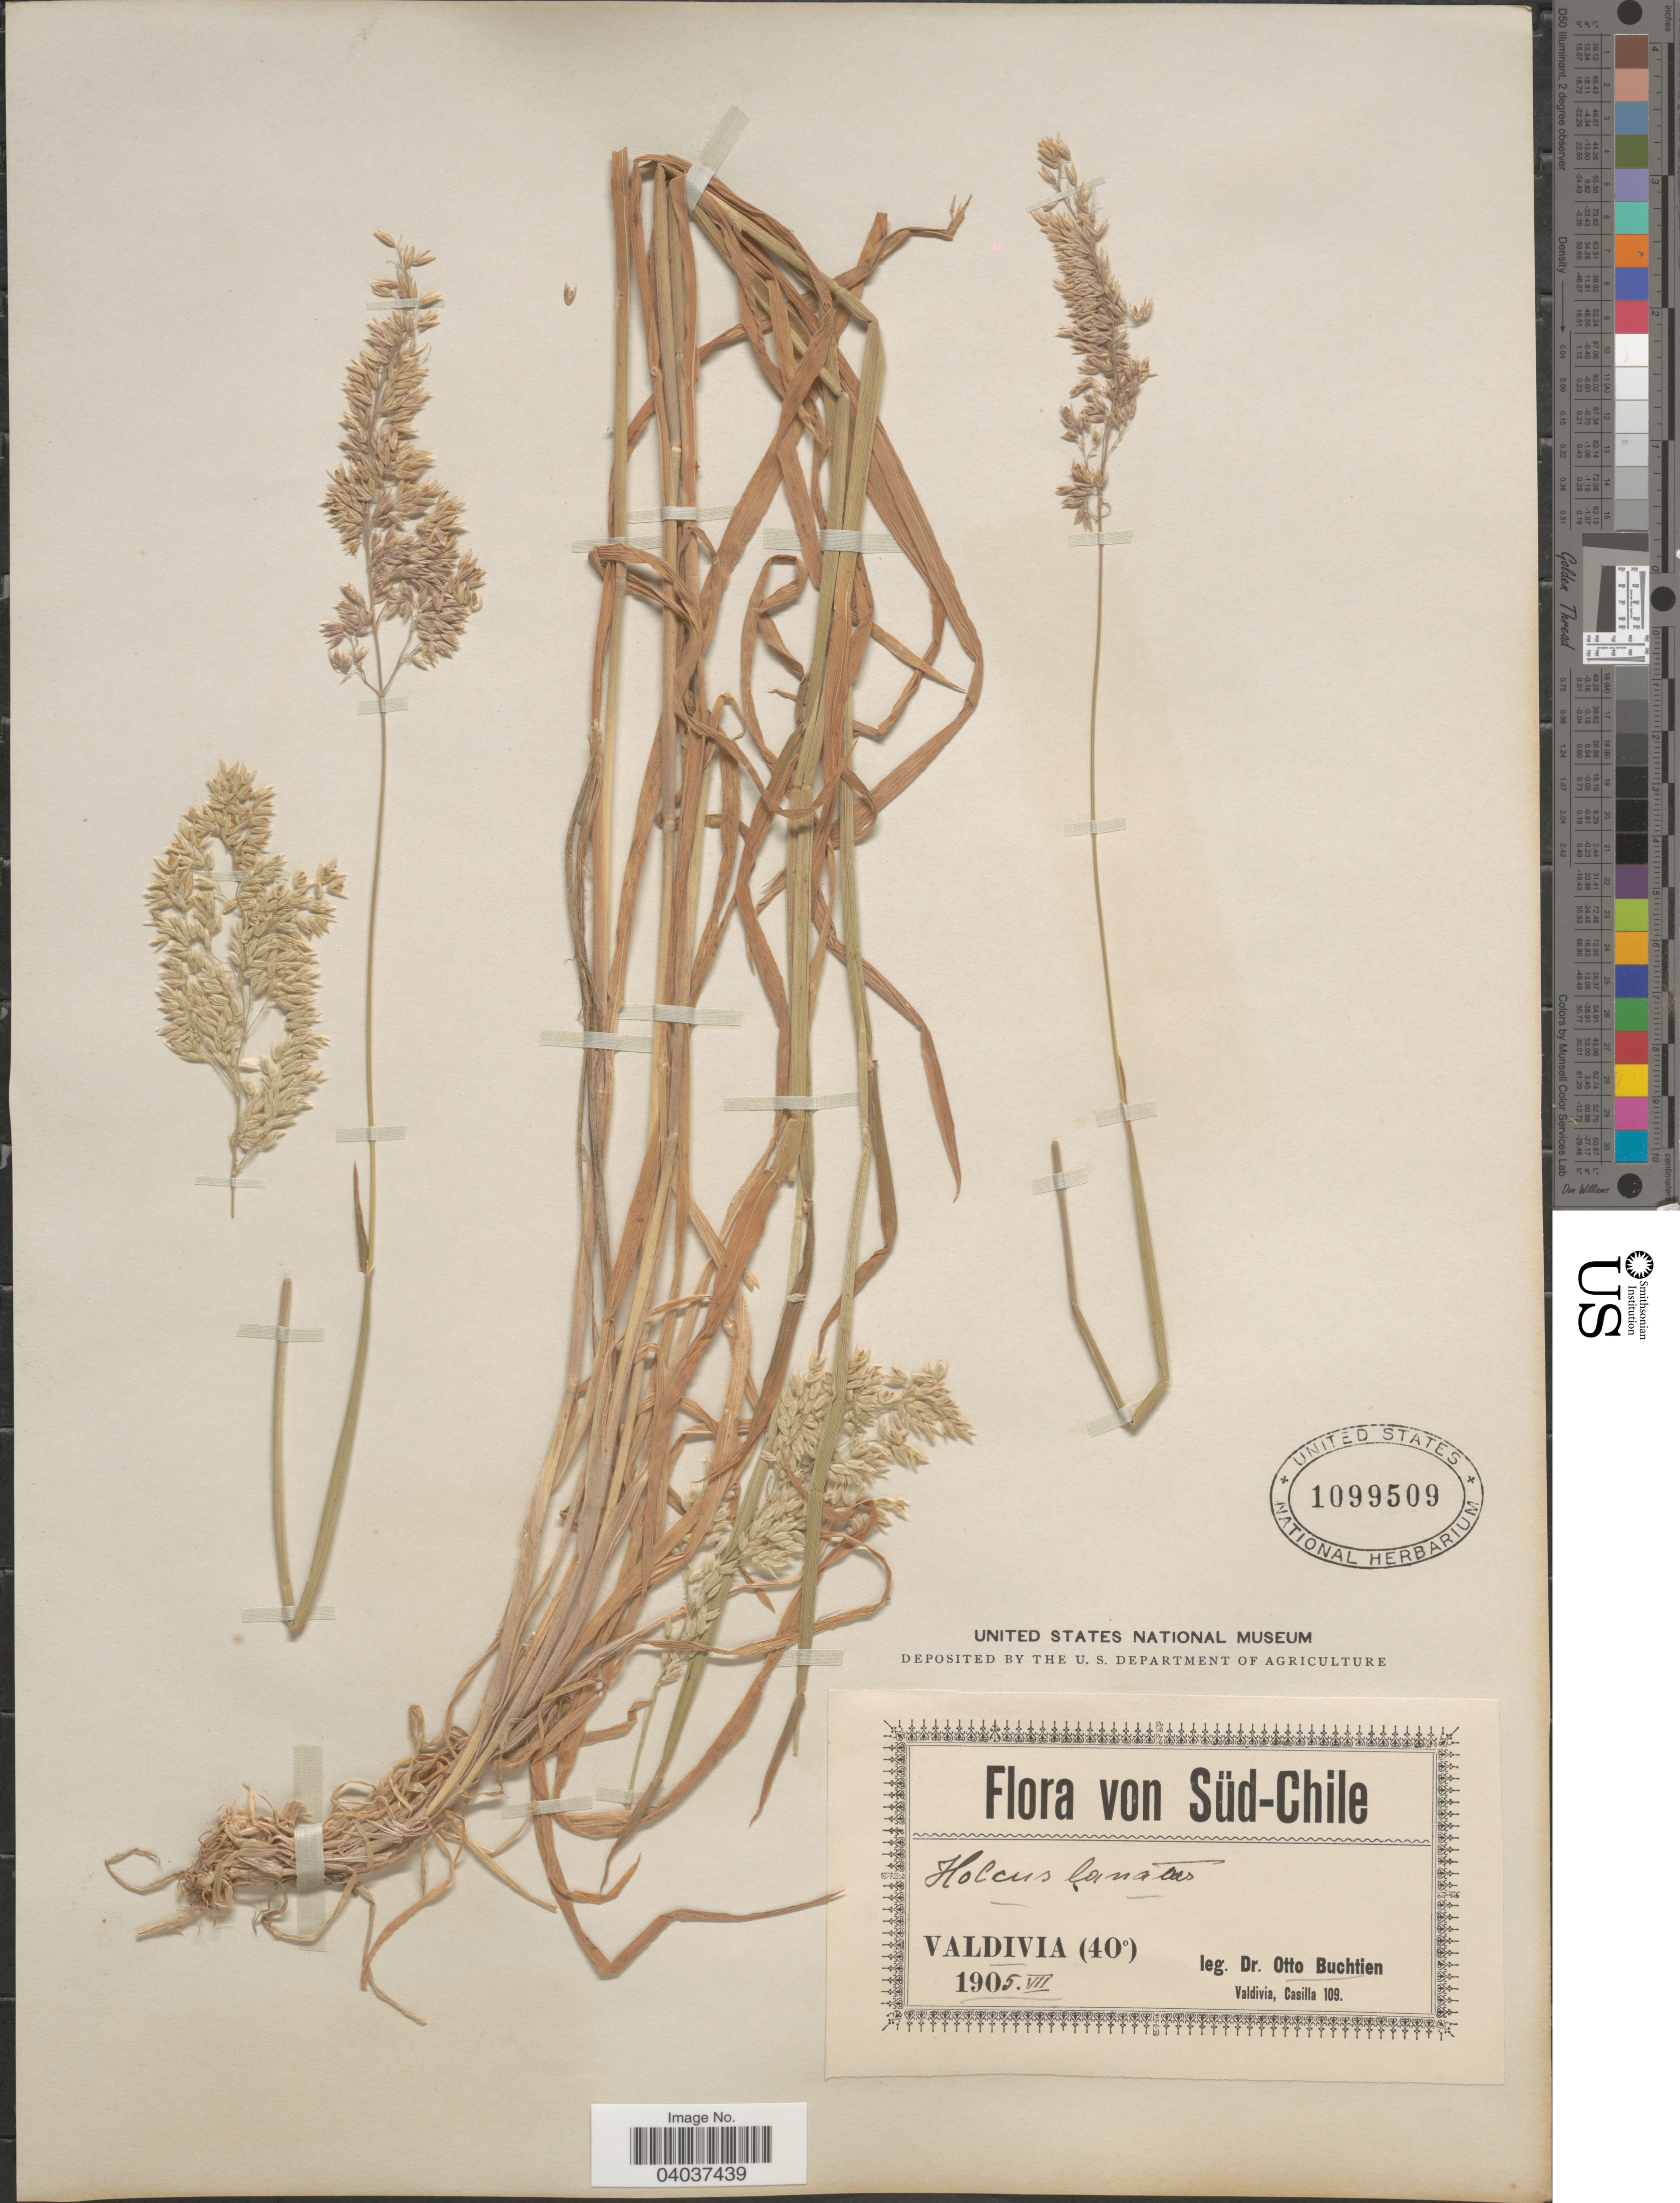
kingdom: Plantae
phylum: Tracheophyta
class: Liliopsida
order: Poales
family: Poaceae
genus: Holcus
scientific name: Holcus lanatus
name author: L.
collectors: O. Buchtien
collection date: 1905-07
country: Chile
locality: Süd-Chile. Valdivia.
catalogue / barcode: US 1099509